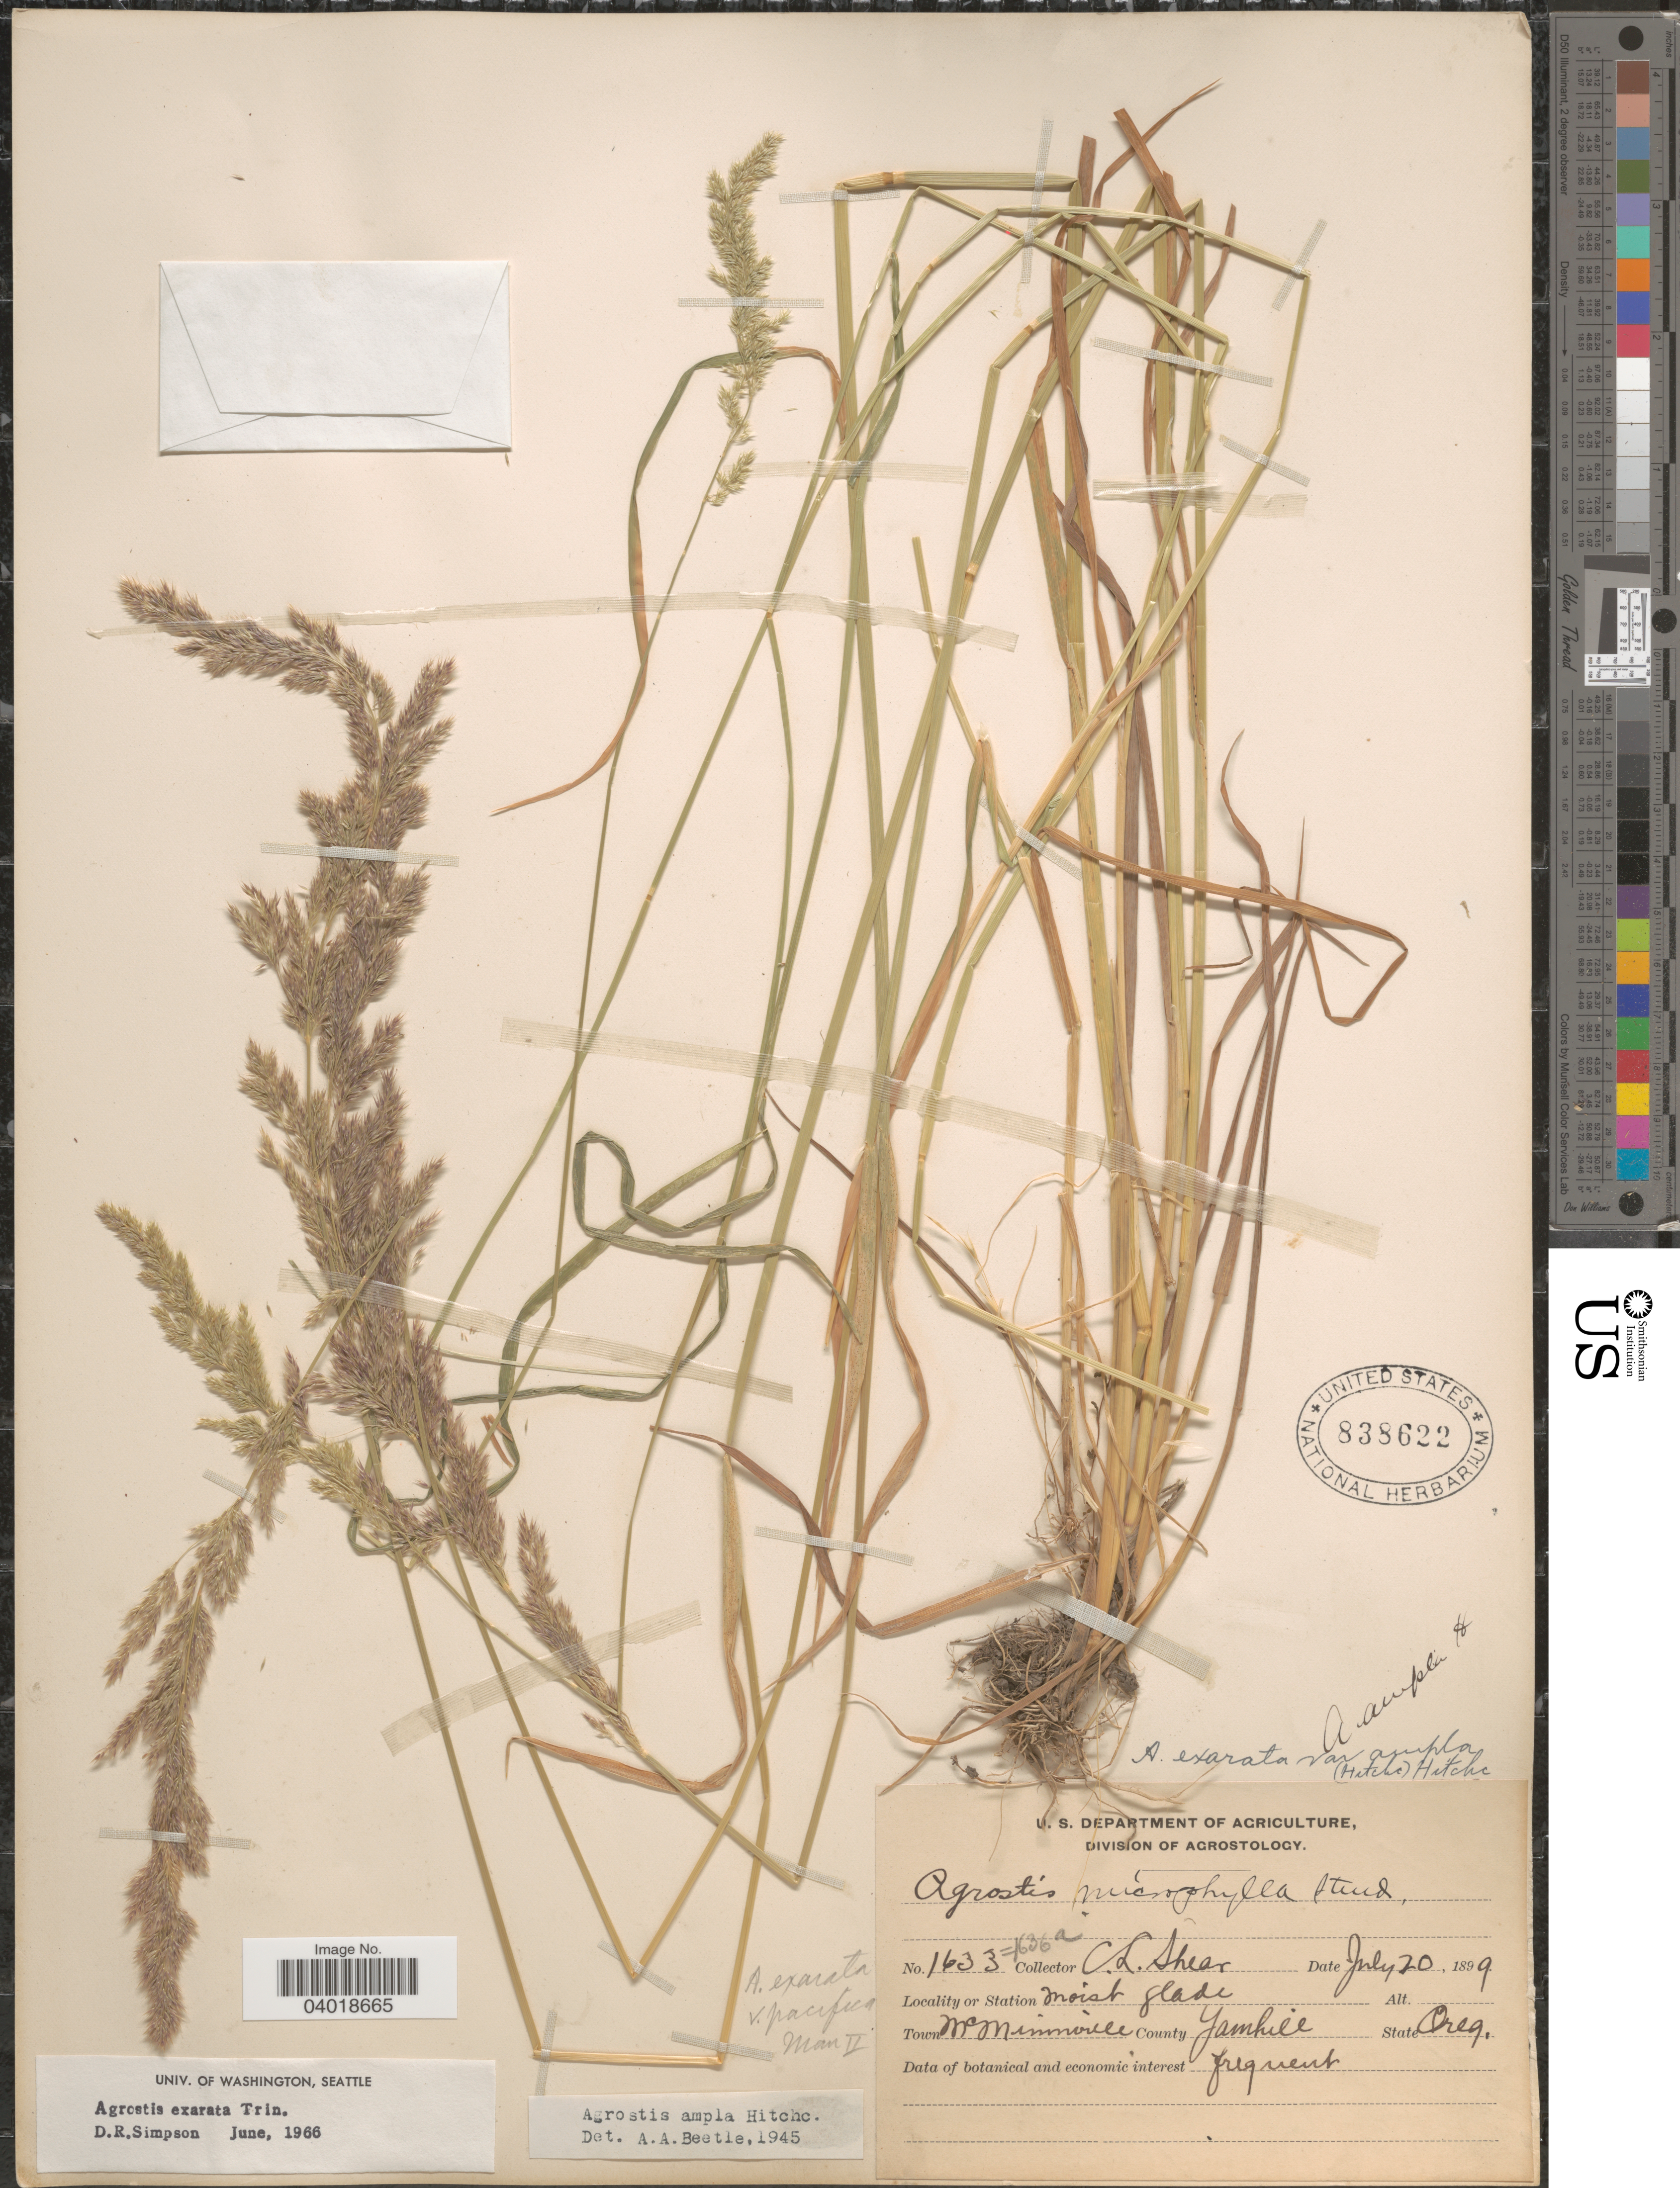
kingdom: Plantae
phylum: Tracheophyta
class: Liliopsida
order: Poales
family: Poaceae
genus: Agrostis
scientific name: Agrostis exarata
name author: Trin.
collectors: C. L. Shear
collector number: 1633=1636a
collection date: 1899-07-20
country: United States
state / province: Oregon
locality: Station moist glade. Town McMinnville. County Yamhill.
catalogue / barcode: US 838622